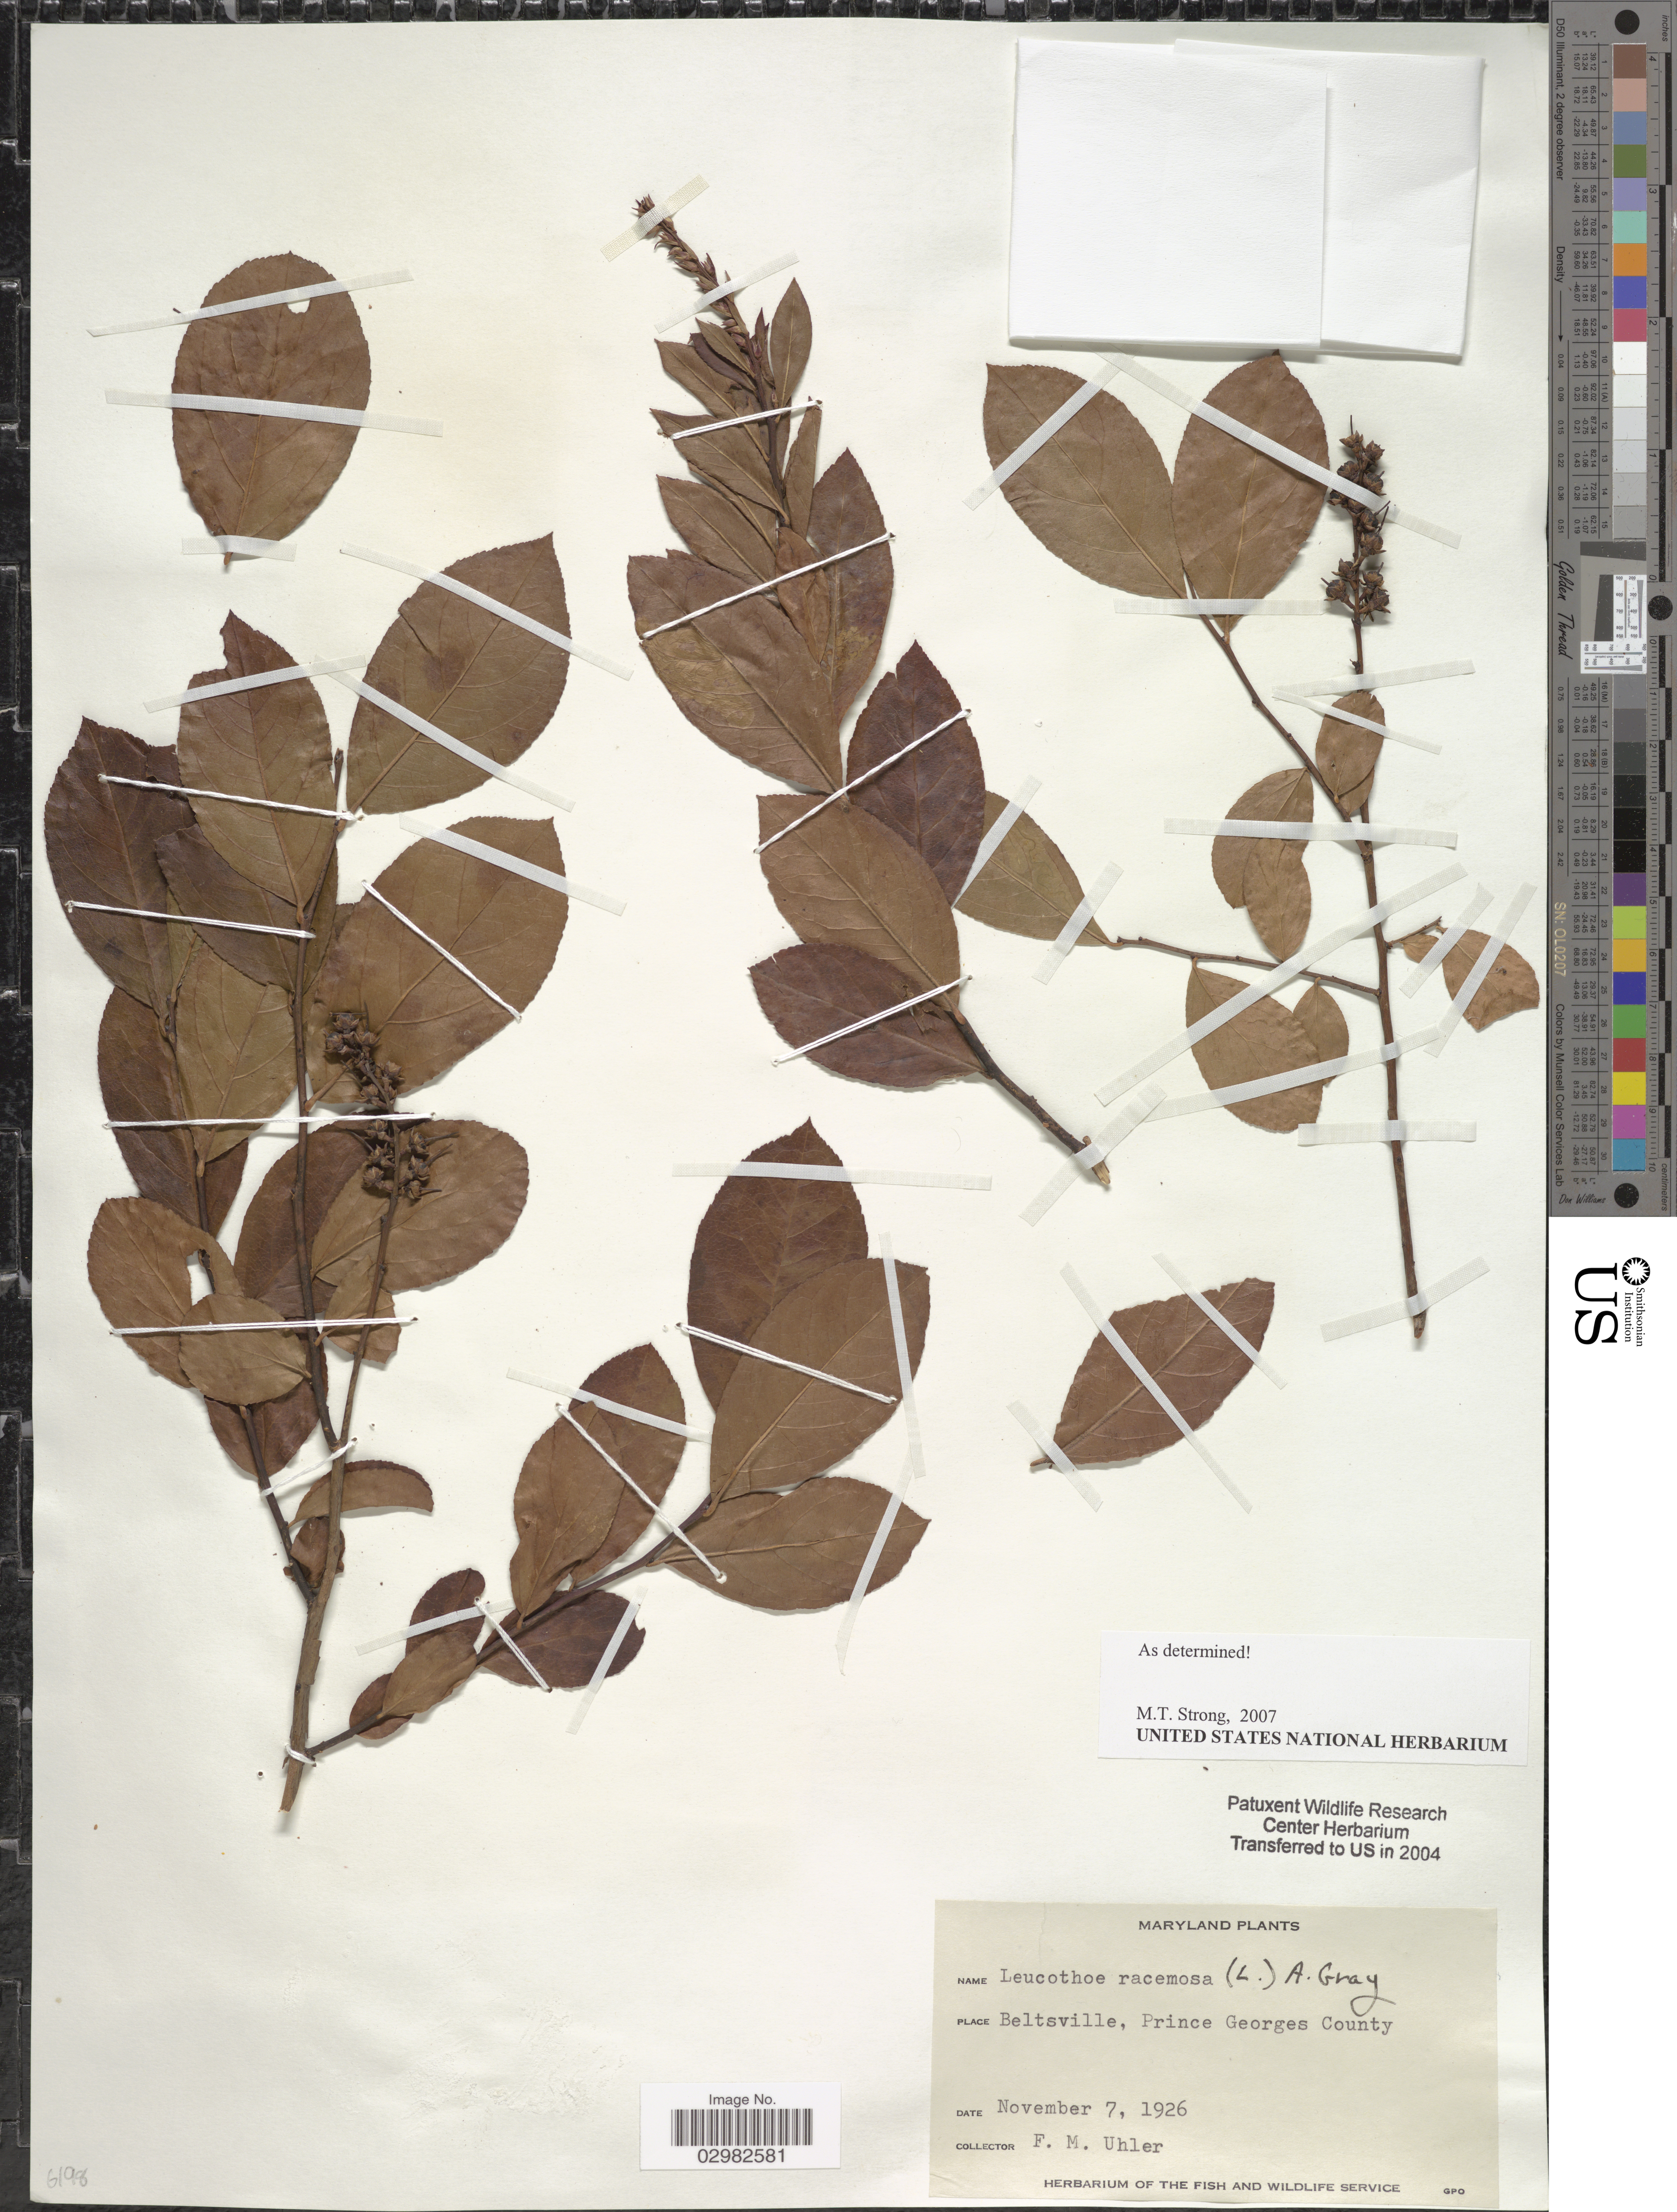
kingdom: Plantae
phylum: Tracheophyta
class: Magnoliopsida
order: Ericales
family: Ericaceae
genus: Leucothoe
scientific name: Leucothoë racemosa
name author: (L.) A. Gray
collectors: F. M. Uhler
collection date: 1926-11-07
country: United States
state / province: Maryland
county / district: Prince George's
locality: Beltsville, Prince Georges County.